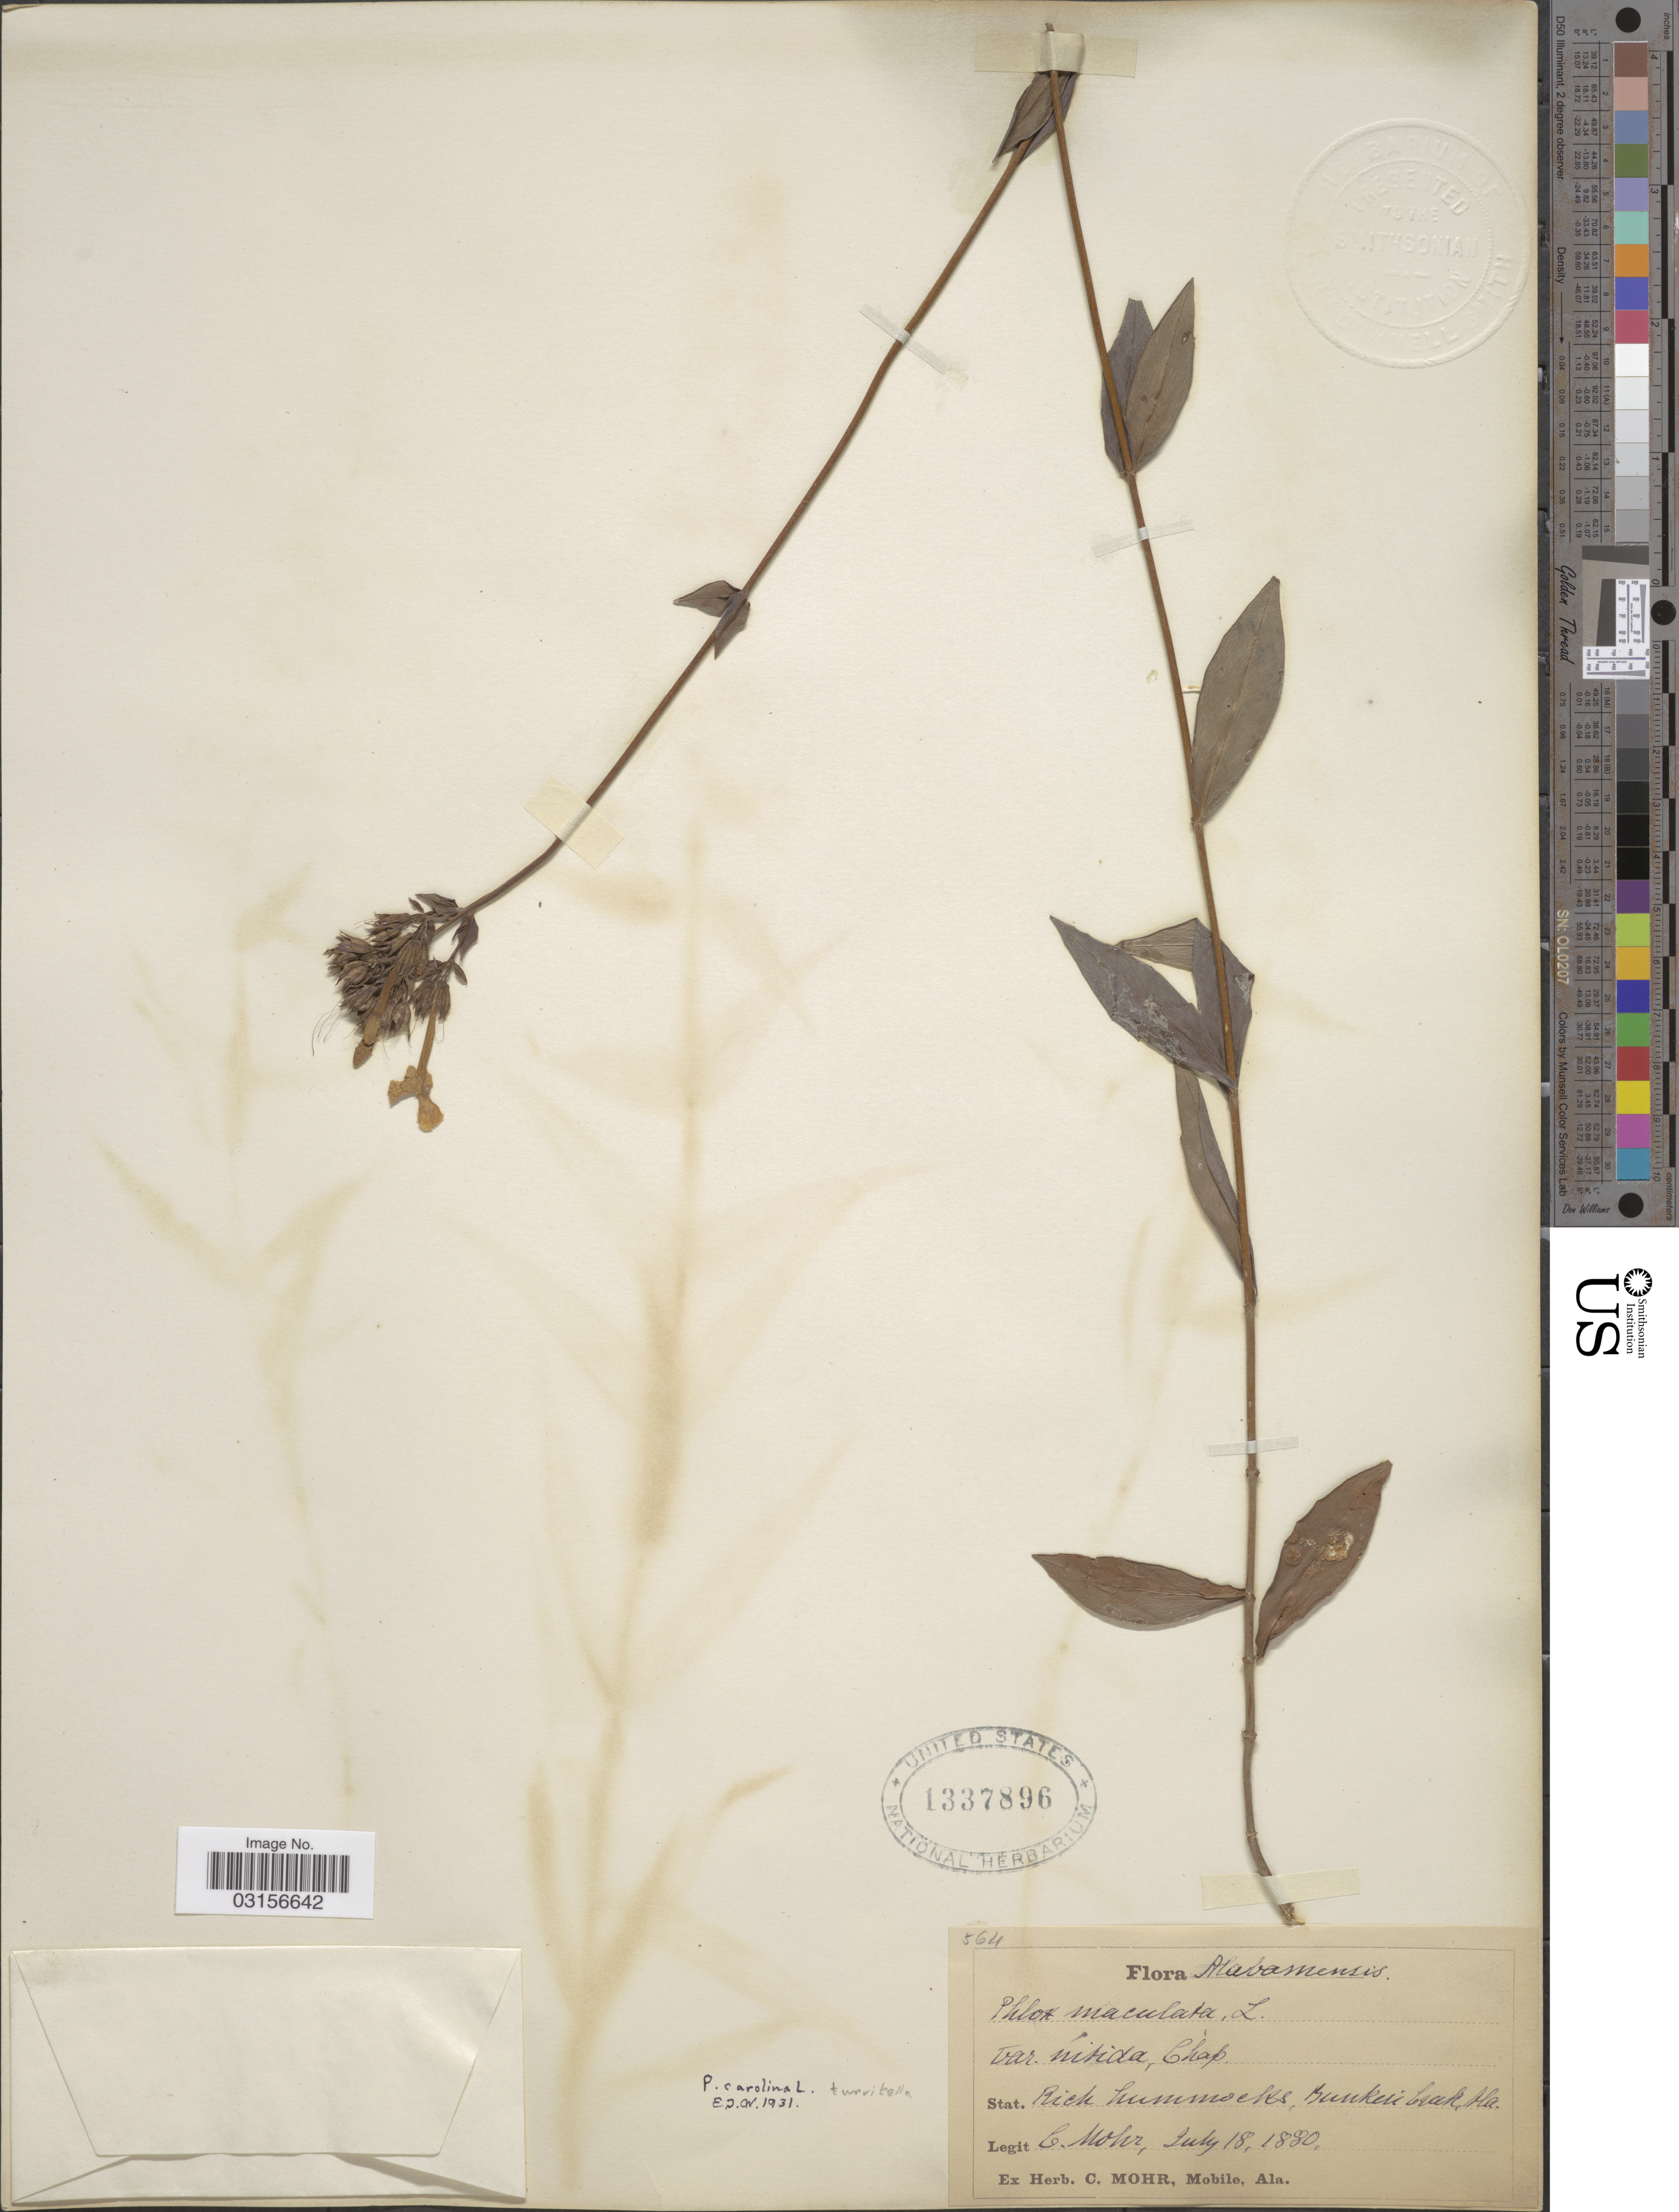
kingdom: Plantae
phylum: Tracheophyta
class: Magnoliopsida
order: Ericales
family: Polemoniaceae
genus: Phlox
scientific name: Phlox carolina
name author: L.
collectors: C. Mohr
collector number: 564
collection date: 1880-07-18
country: United States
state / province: Alabama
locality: Stat. Rich hummocks, Bunker's Creek, Ala.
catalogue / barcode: US 1337896